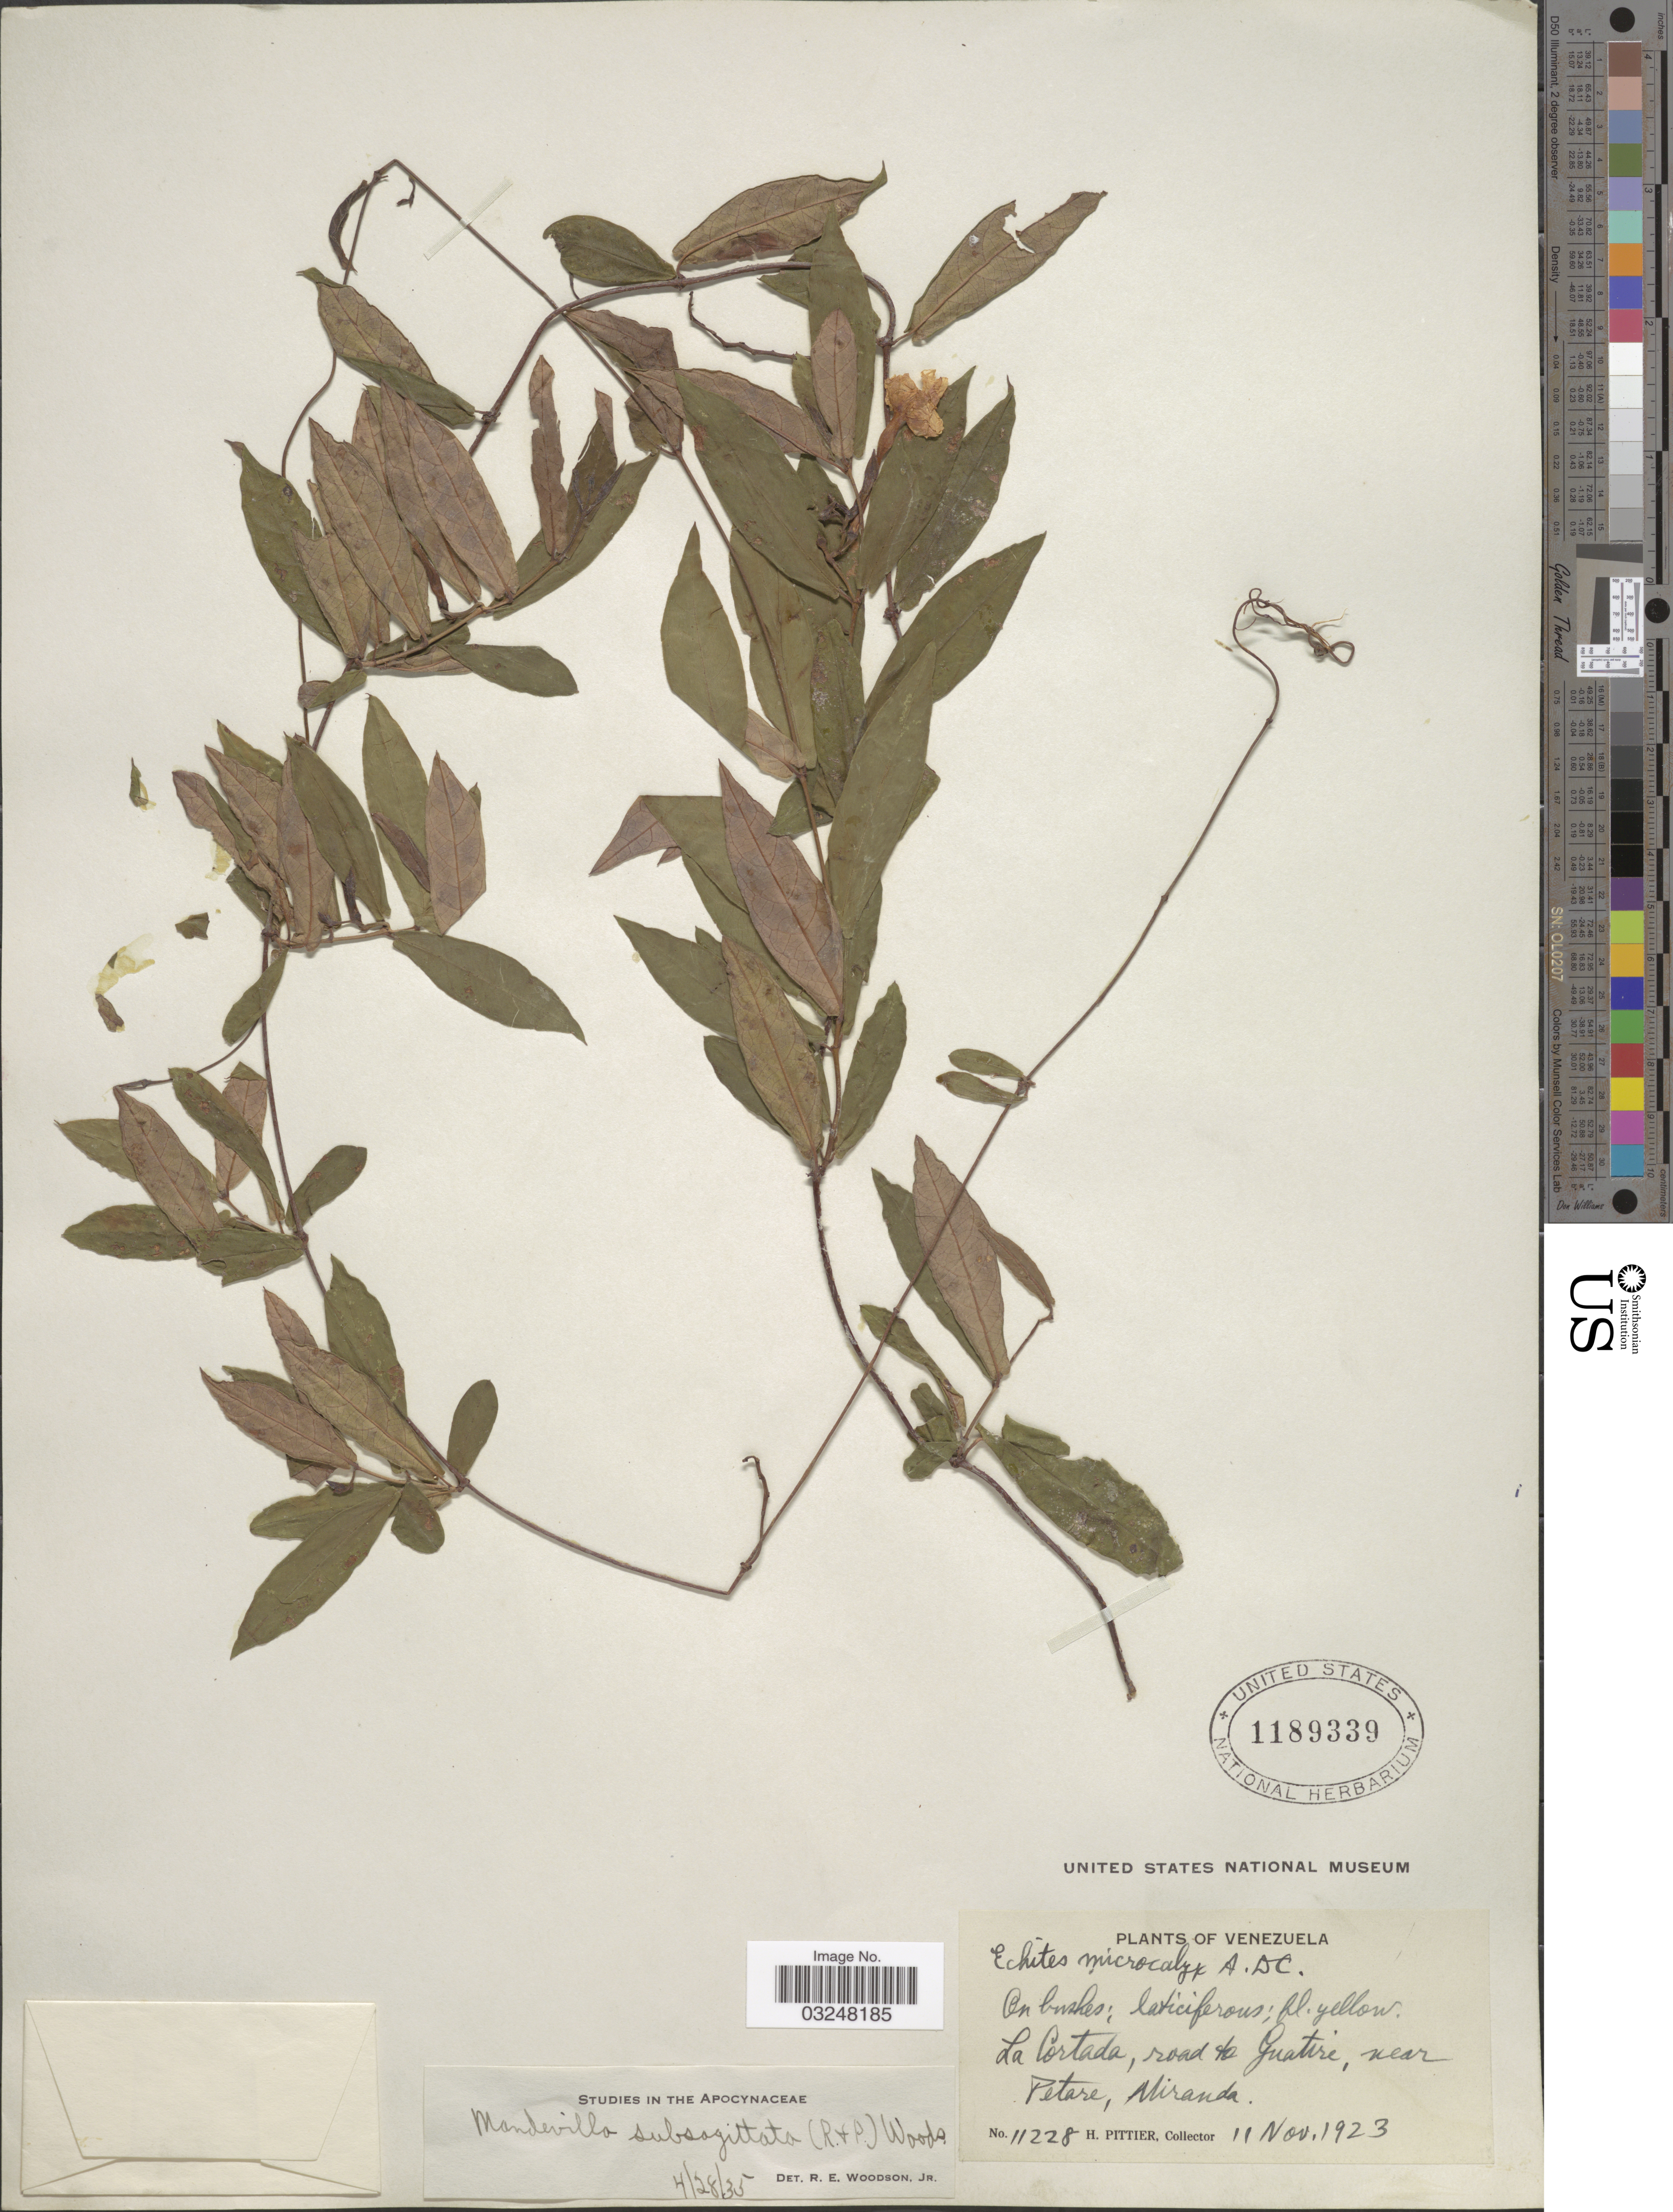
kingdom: Plantae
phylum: Tracheophyta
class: Magnoliopsida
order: Gentianales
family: Apocynaceae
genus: Mandevilla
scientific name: Mandevilla subsagittata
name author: (Ruiz & Pav.) Woodson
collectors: H. F. Pittier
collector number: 11228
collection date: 1923-11-11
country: Venezuela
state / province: Miranda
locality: La Cortada, road to Guatire, near Petare.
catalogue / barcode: US 1189339